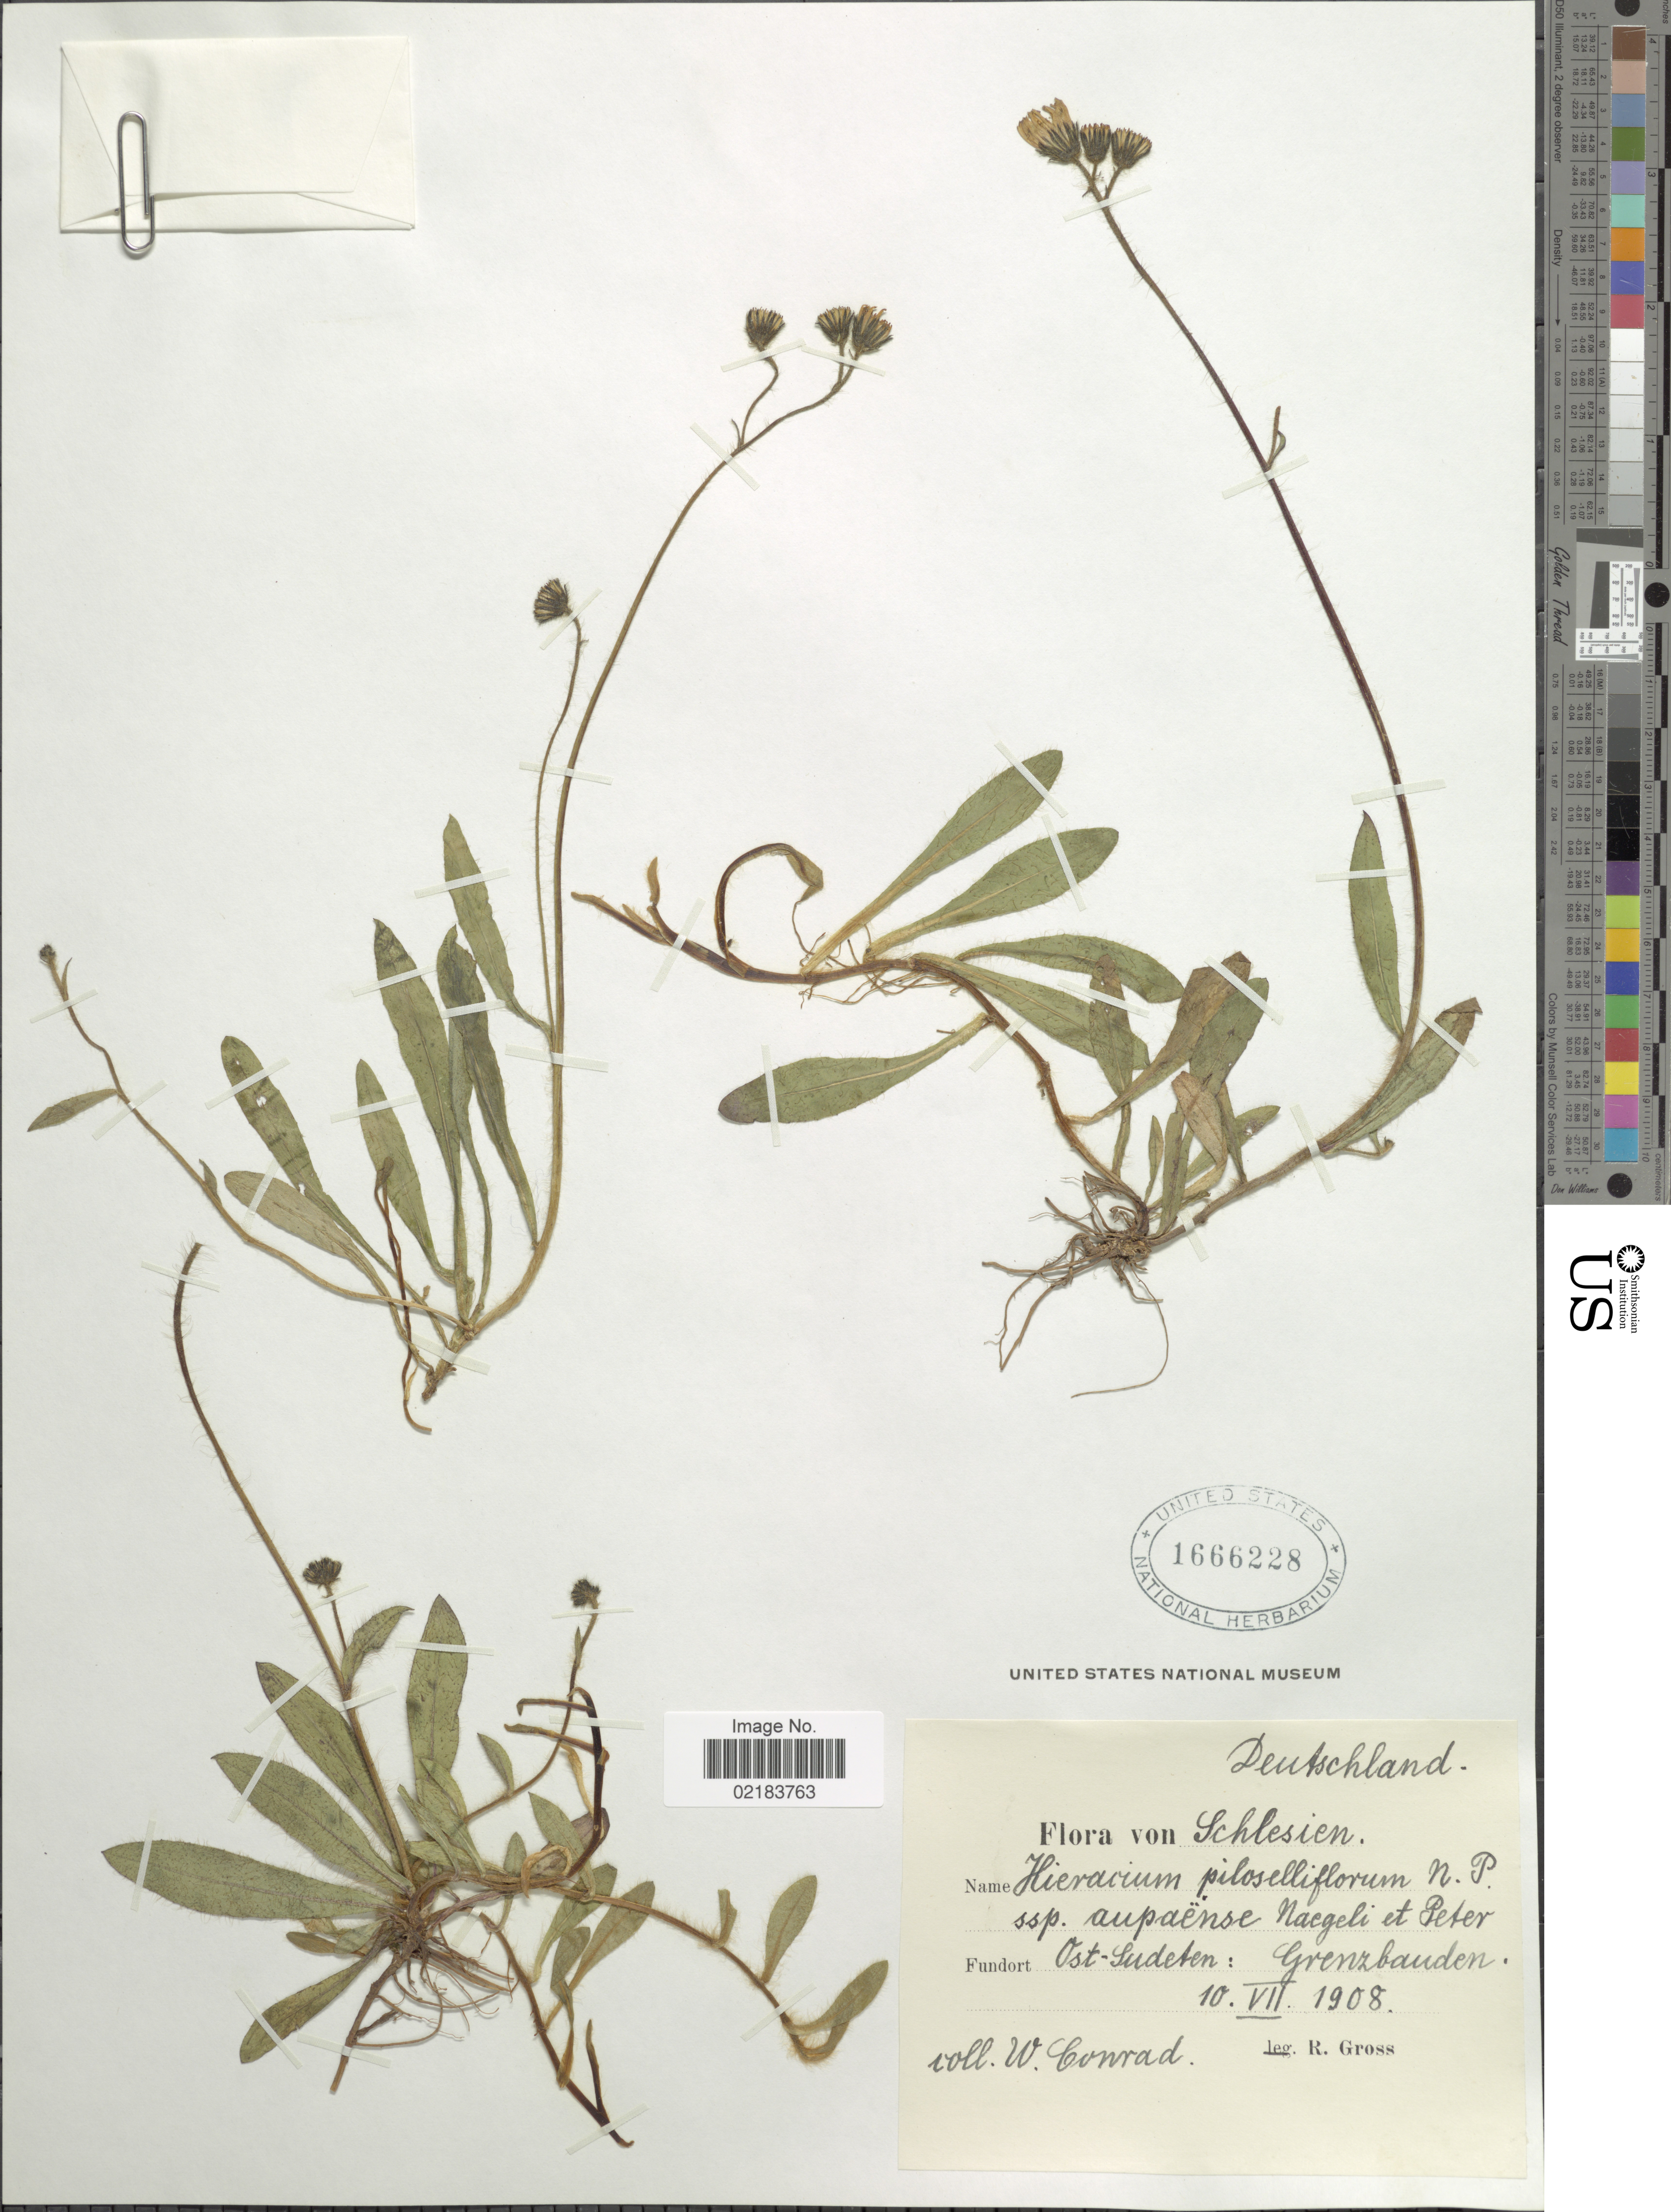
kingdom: Plantae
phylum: Tracheophyta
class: Magnoliopsida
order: Asterales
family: Asteraceae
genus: Hieracium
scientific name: Hieracium piloselliflorum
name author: Näg. & Peter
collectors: W. Conrad & R. Gross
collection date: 1908-07-10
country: Germany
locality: Deutschland. Schlesien. Ost-Sudeten: Grenzbauden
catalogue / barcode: US 1666228